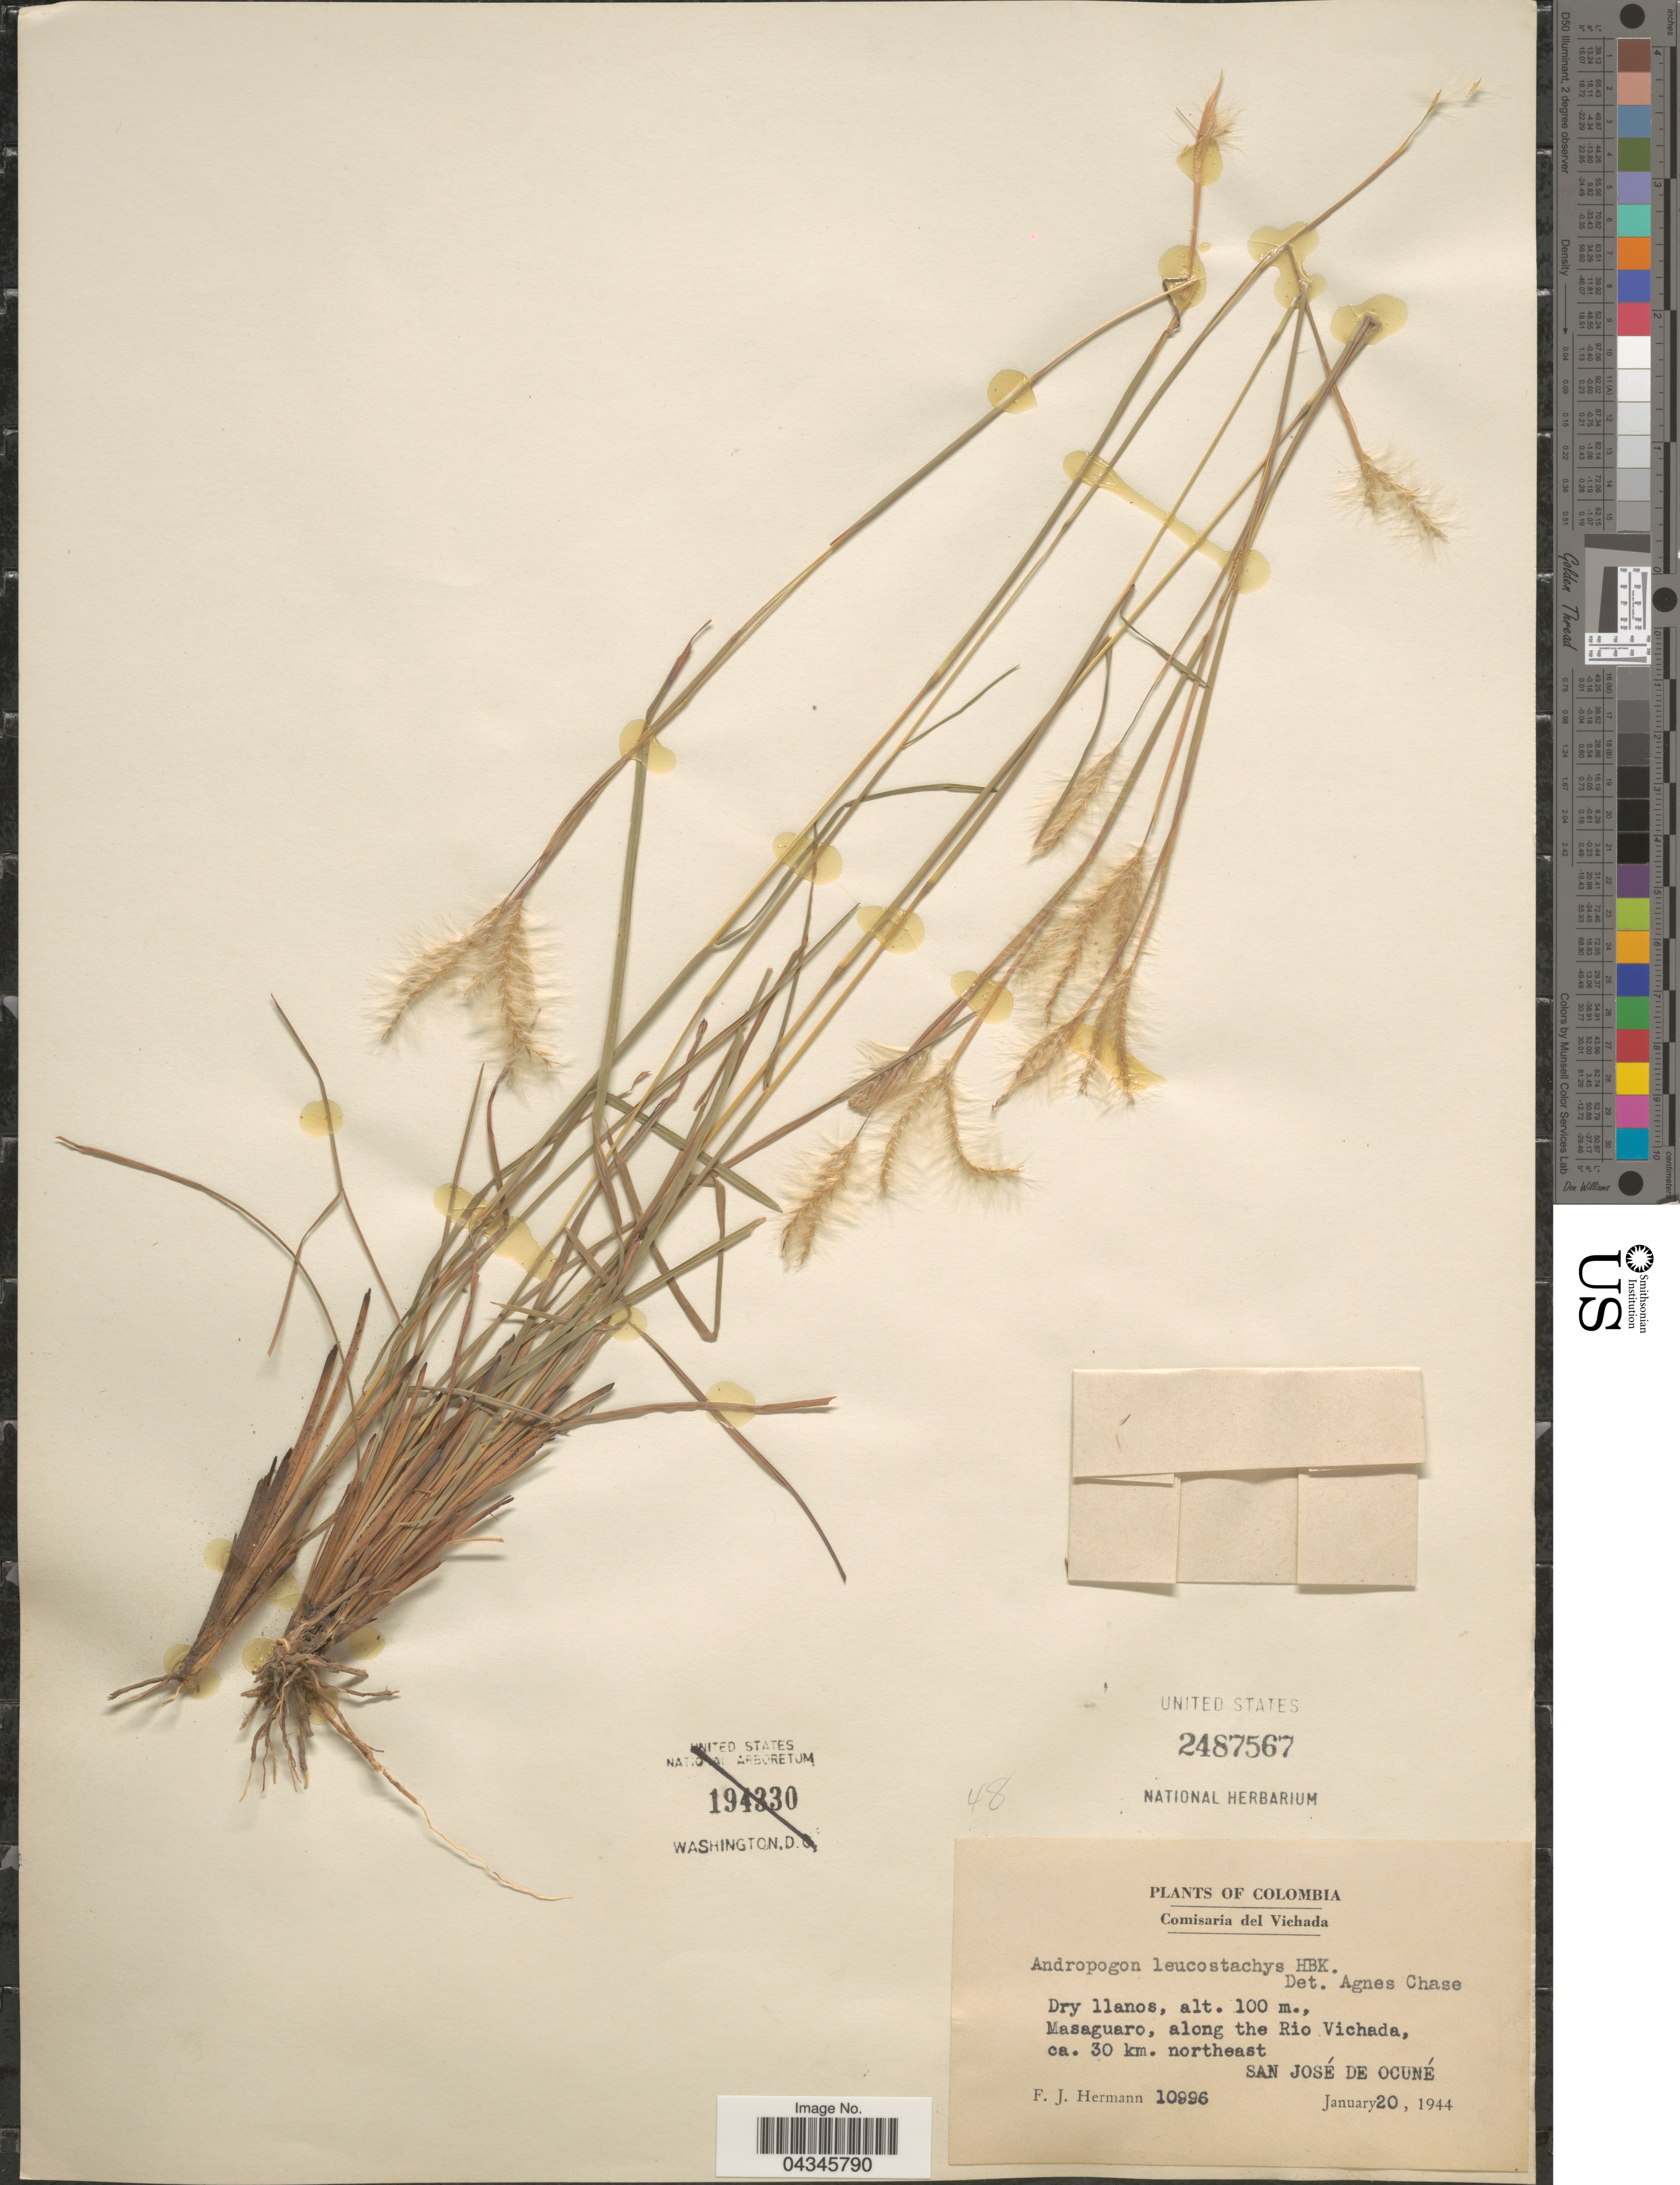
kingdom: Plantae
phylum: Tracheophyta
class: Liliopsida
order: Poales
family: Poaceae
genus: Andropogon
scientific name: Andropogon leucostachyus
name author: Kunth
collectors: F. J. Hermann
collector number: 10996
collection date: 1944-01-20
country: Colombia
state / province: Vichada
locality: Comisaria del Vichada. Dry llanos, Masaguaro, along the Rio Vichada, ca. 30 km. northeast San José de Ocuné.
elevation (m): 100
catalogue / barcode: US 2487567